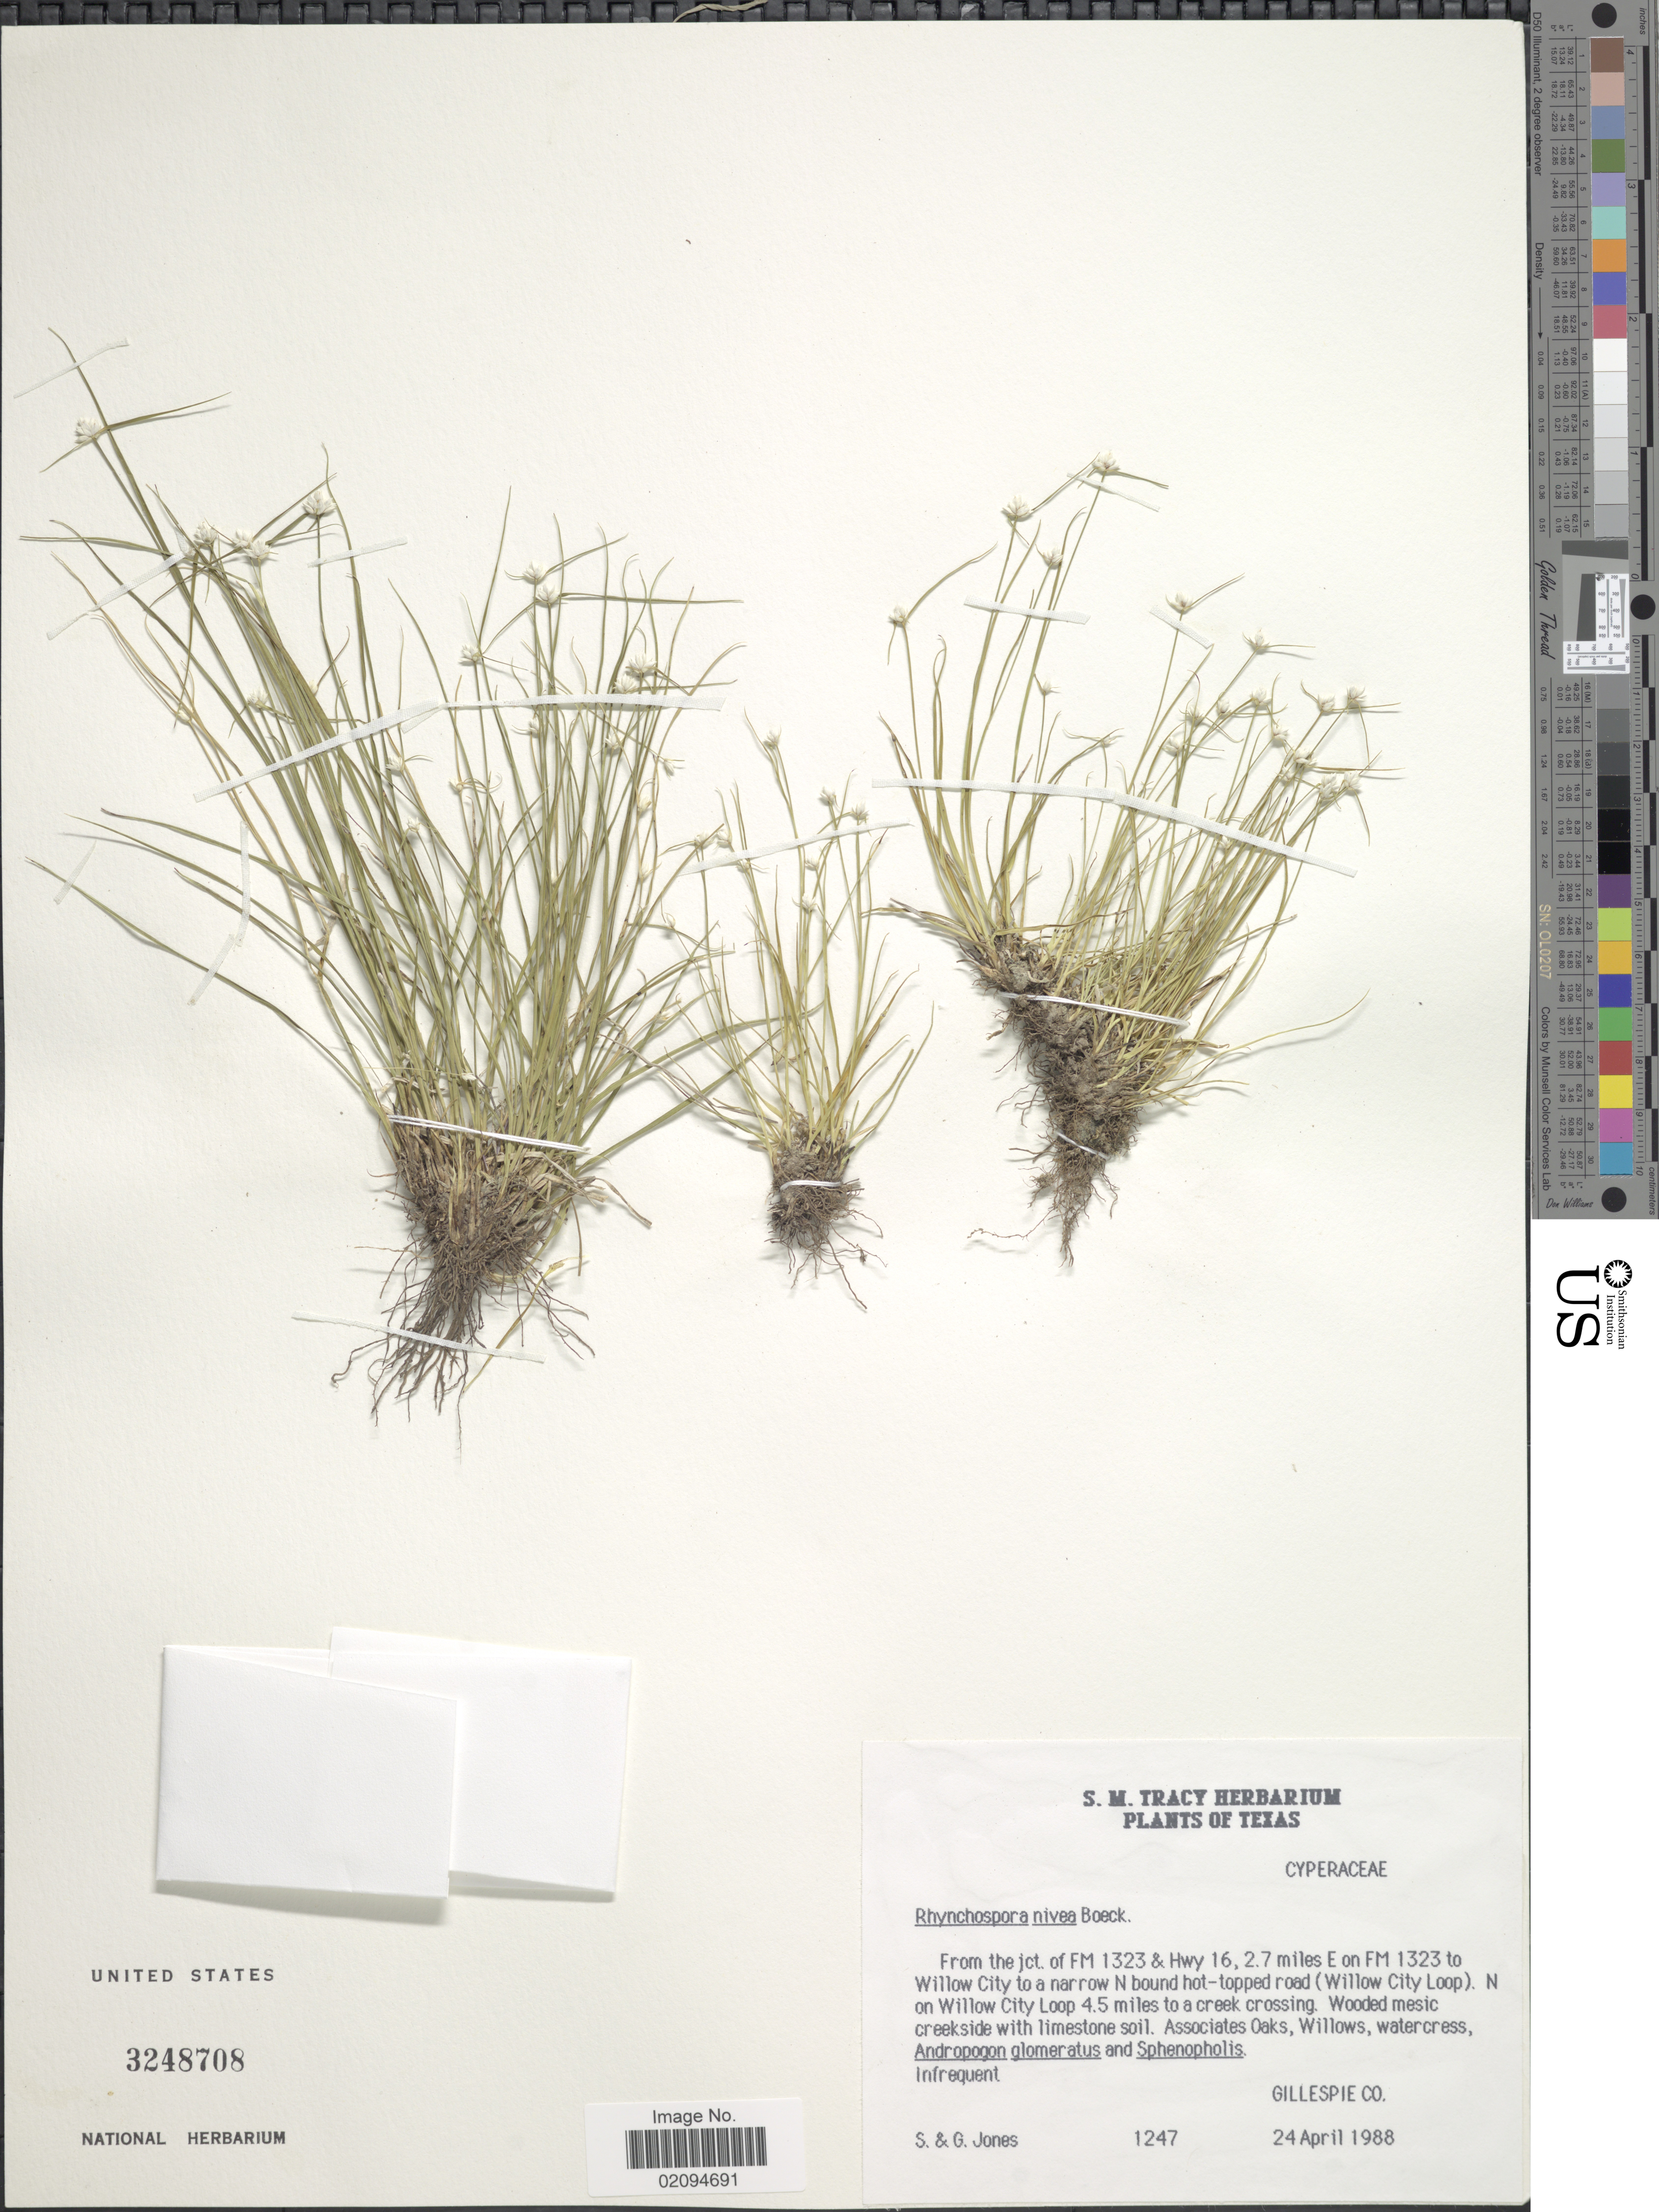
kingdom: Plantae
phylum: Tracheophyta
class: Liliopsida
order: Poales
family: Cyperaceae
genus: Rhynchospora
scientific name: Rhynchospora nivea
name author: Boeckeler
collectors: S. Jones & G. Jones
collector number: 1247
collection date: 1988-04-24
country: United States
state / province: Texas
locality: From the jct. of FM 1323 & Hwy 16. 2.7 miles E on FM 1323 to Willow City to a narrow N bound hot-topped road (Willow City Loop). N on Willow City Loop 4.5 miles to a creek crossing. Gillespie Co.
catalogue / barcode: US 3248708